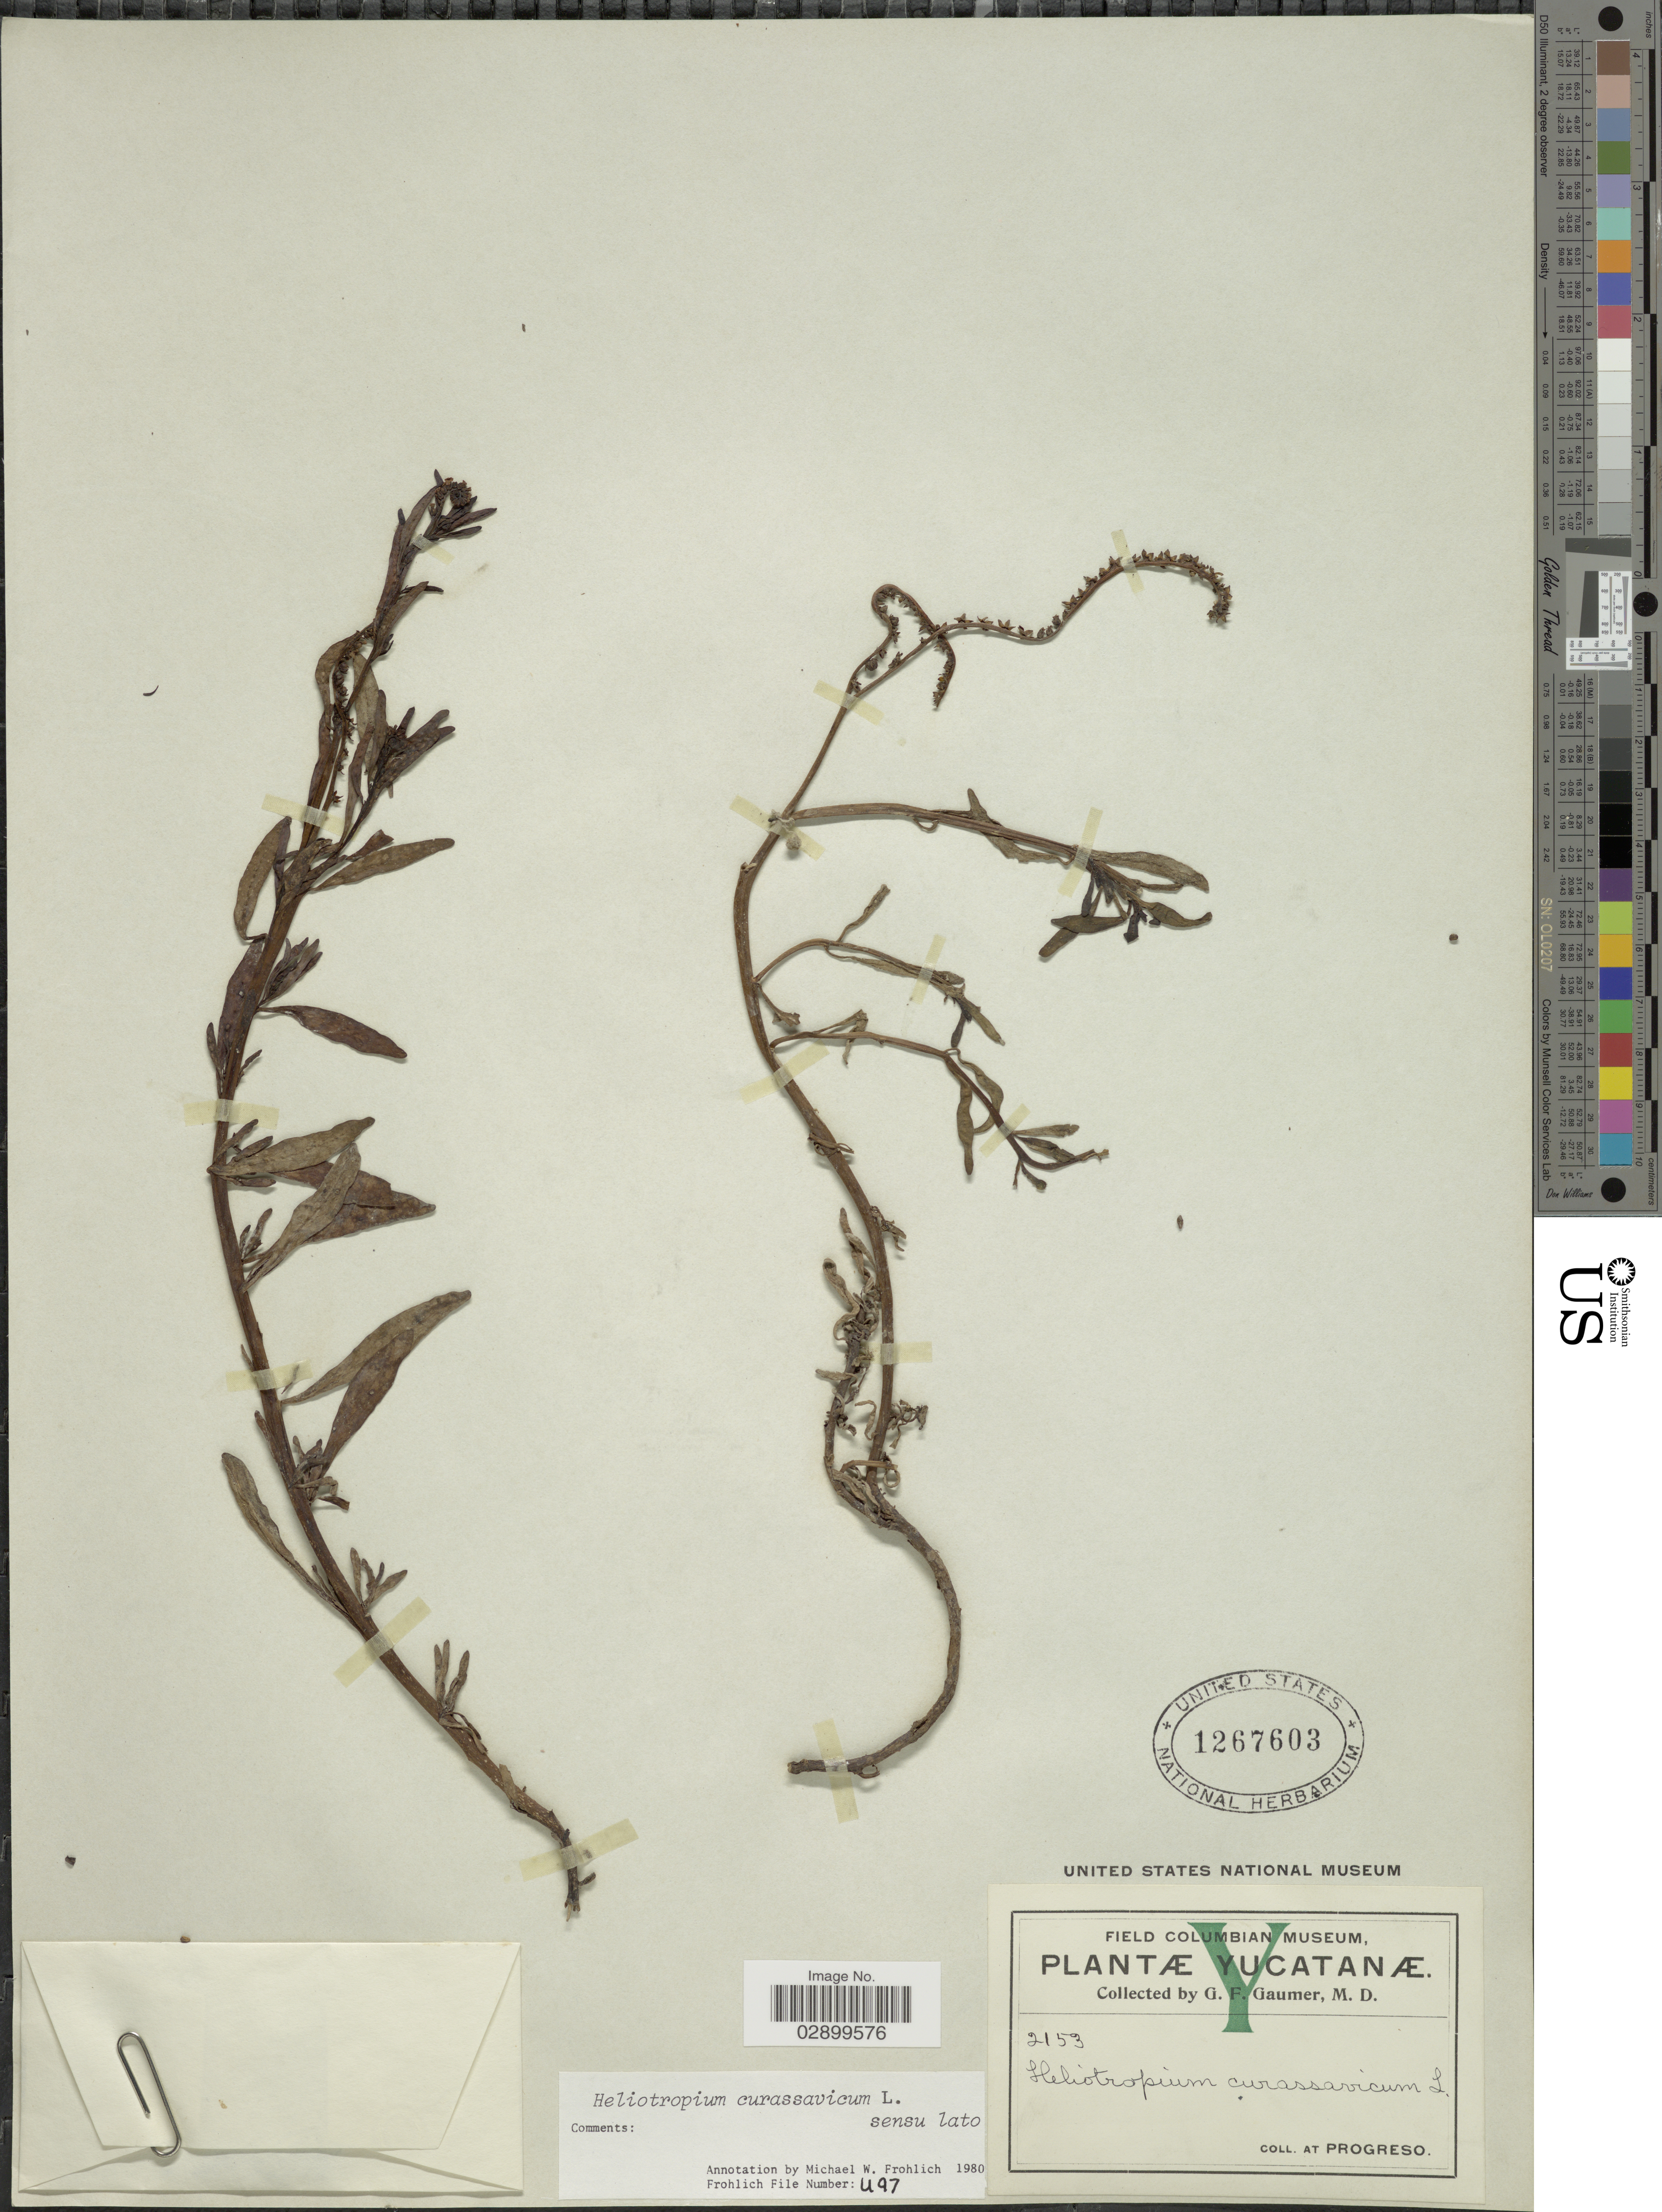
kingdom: Plantae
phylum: Tracheophyta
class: Magnoliopsida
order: Boraginales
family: Heliotropiaceae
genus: Heliotropium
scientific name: Heliotropium curassavicum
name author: L.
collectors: G. F. Gaumer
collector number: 2153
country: Mexico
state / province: Yucatán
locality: At Progreso.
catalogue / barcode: US 1267603